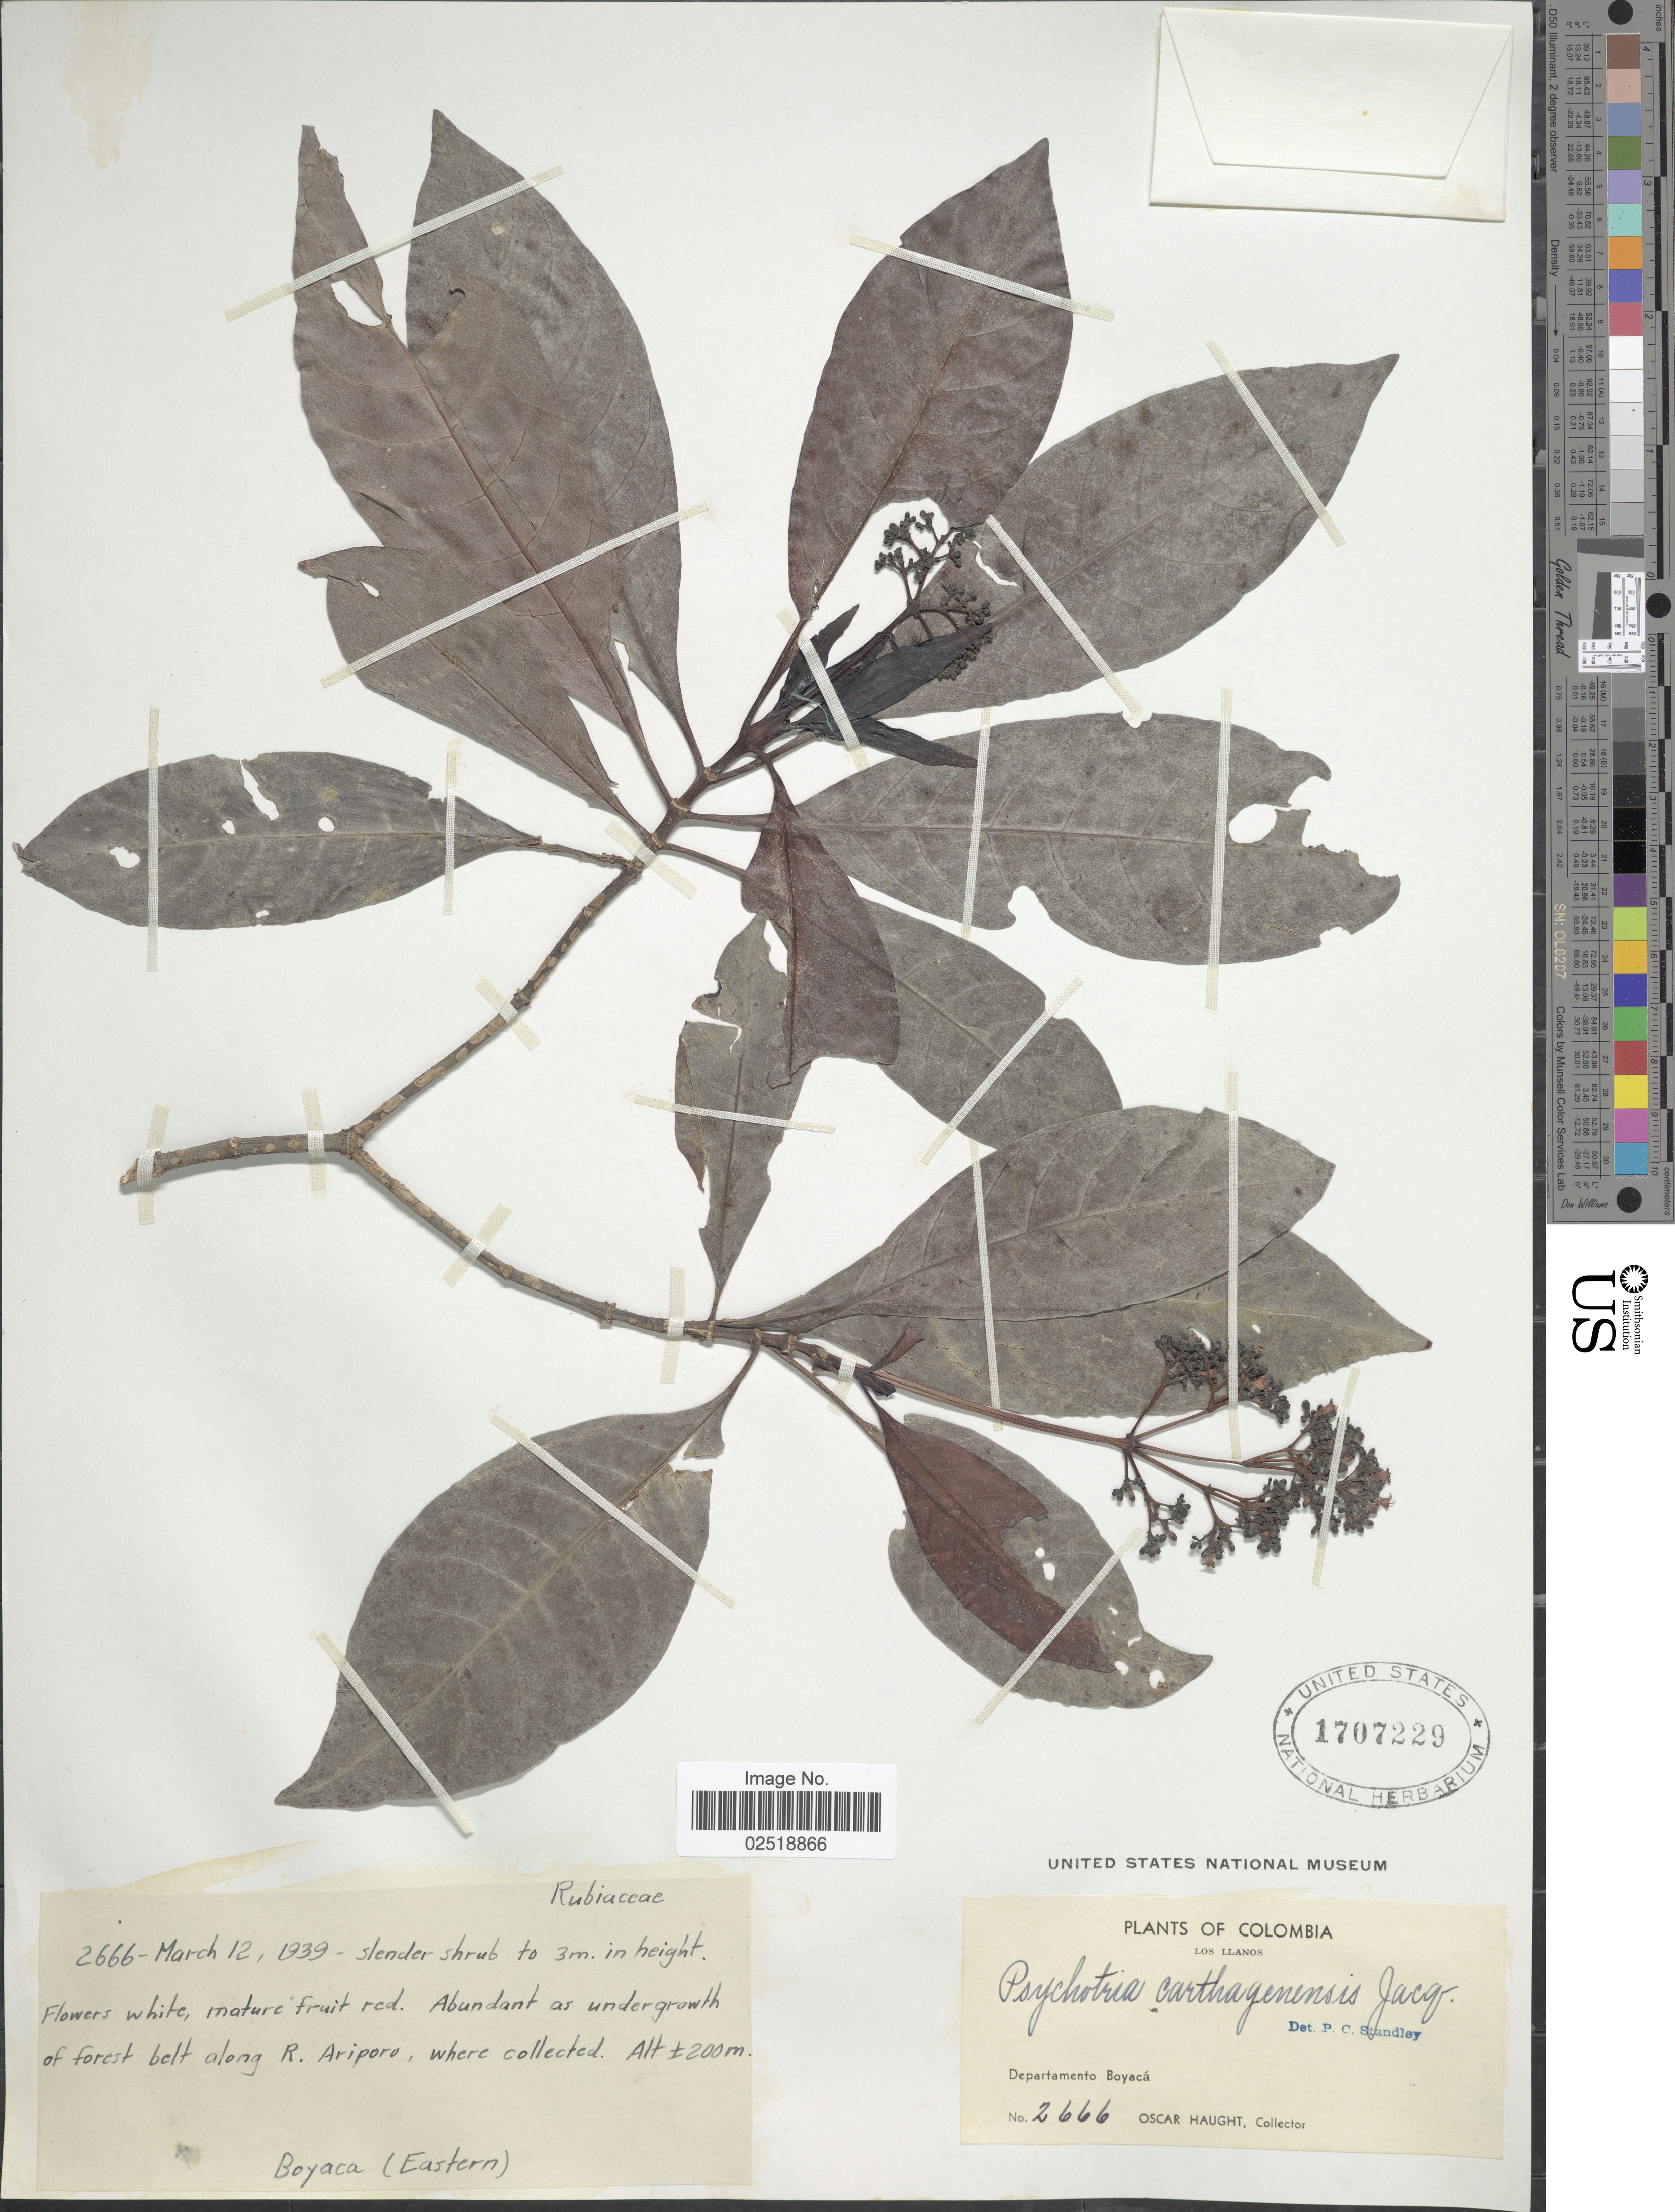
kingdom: Plantae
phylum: Tracheophyta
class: Magnoliopsida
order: Gentianales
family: Rubiaceae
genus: Psychotria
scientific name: Psychotria carthagenensis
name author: Jacq.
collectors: O. Haught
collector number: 2666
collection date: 1939-03-12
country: Colombia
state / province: Boyacá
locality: Los Llanos, Department Boyacá, Abundant as undergrowth of forest belt along R. Ariporo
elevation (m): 200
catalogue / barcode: US 1707229